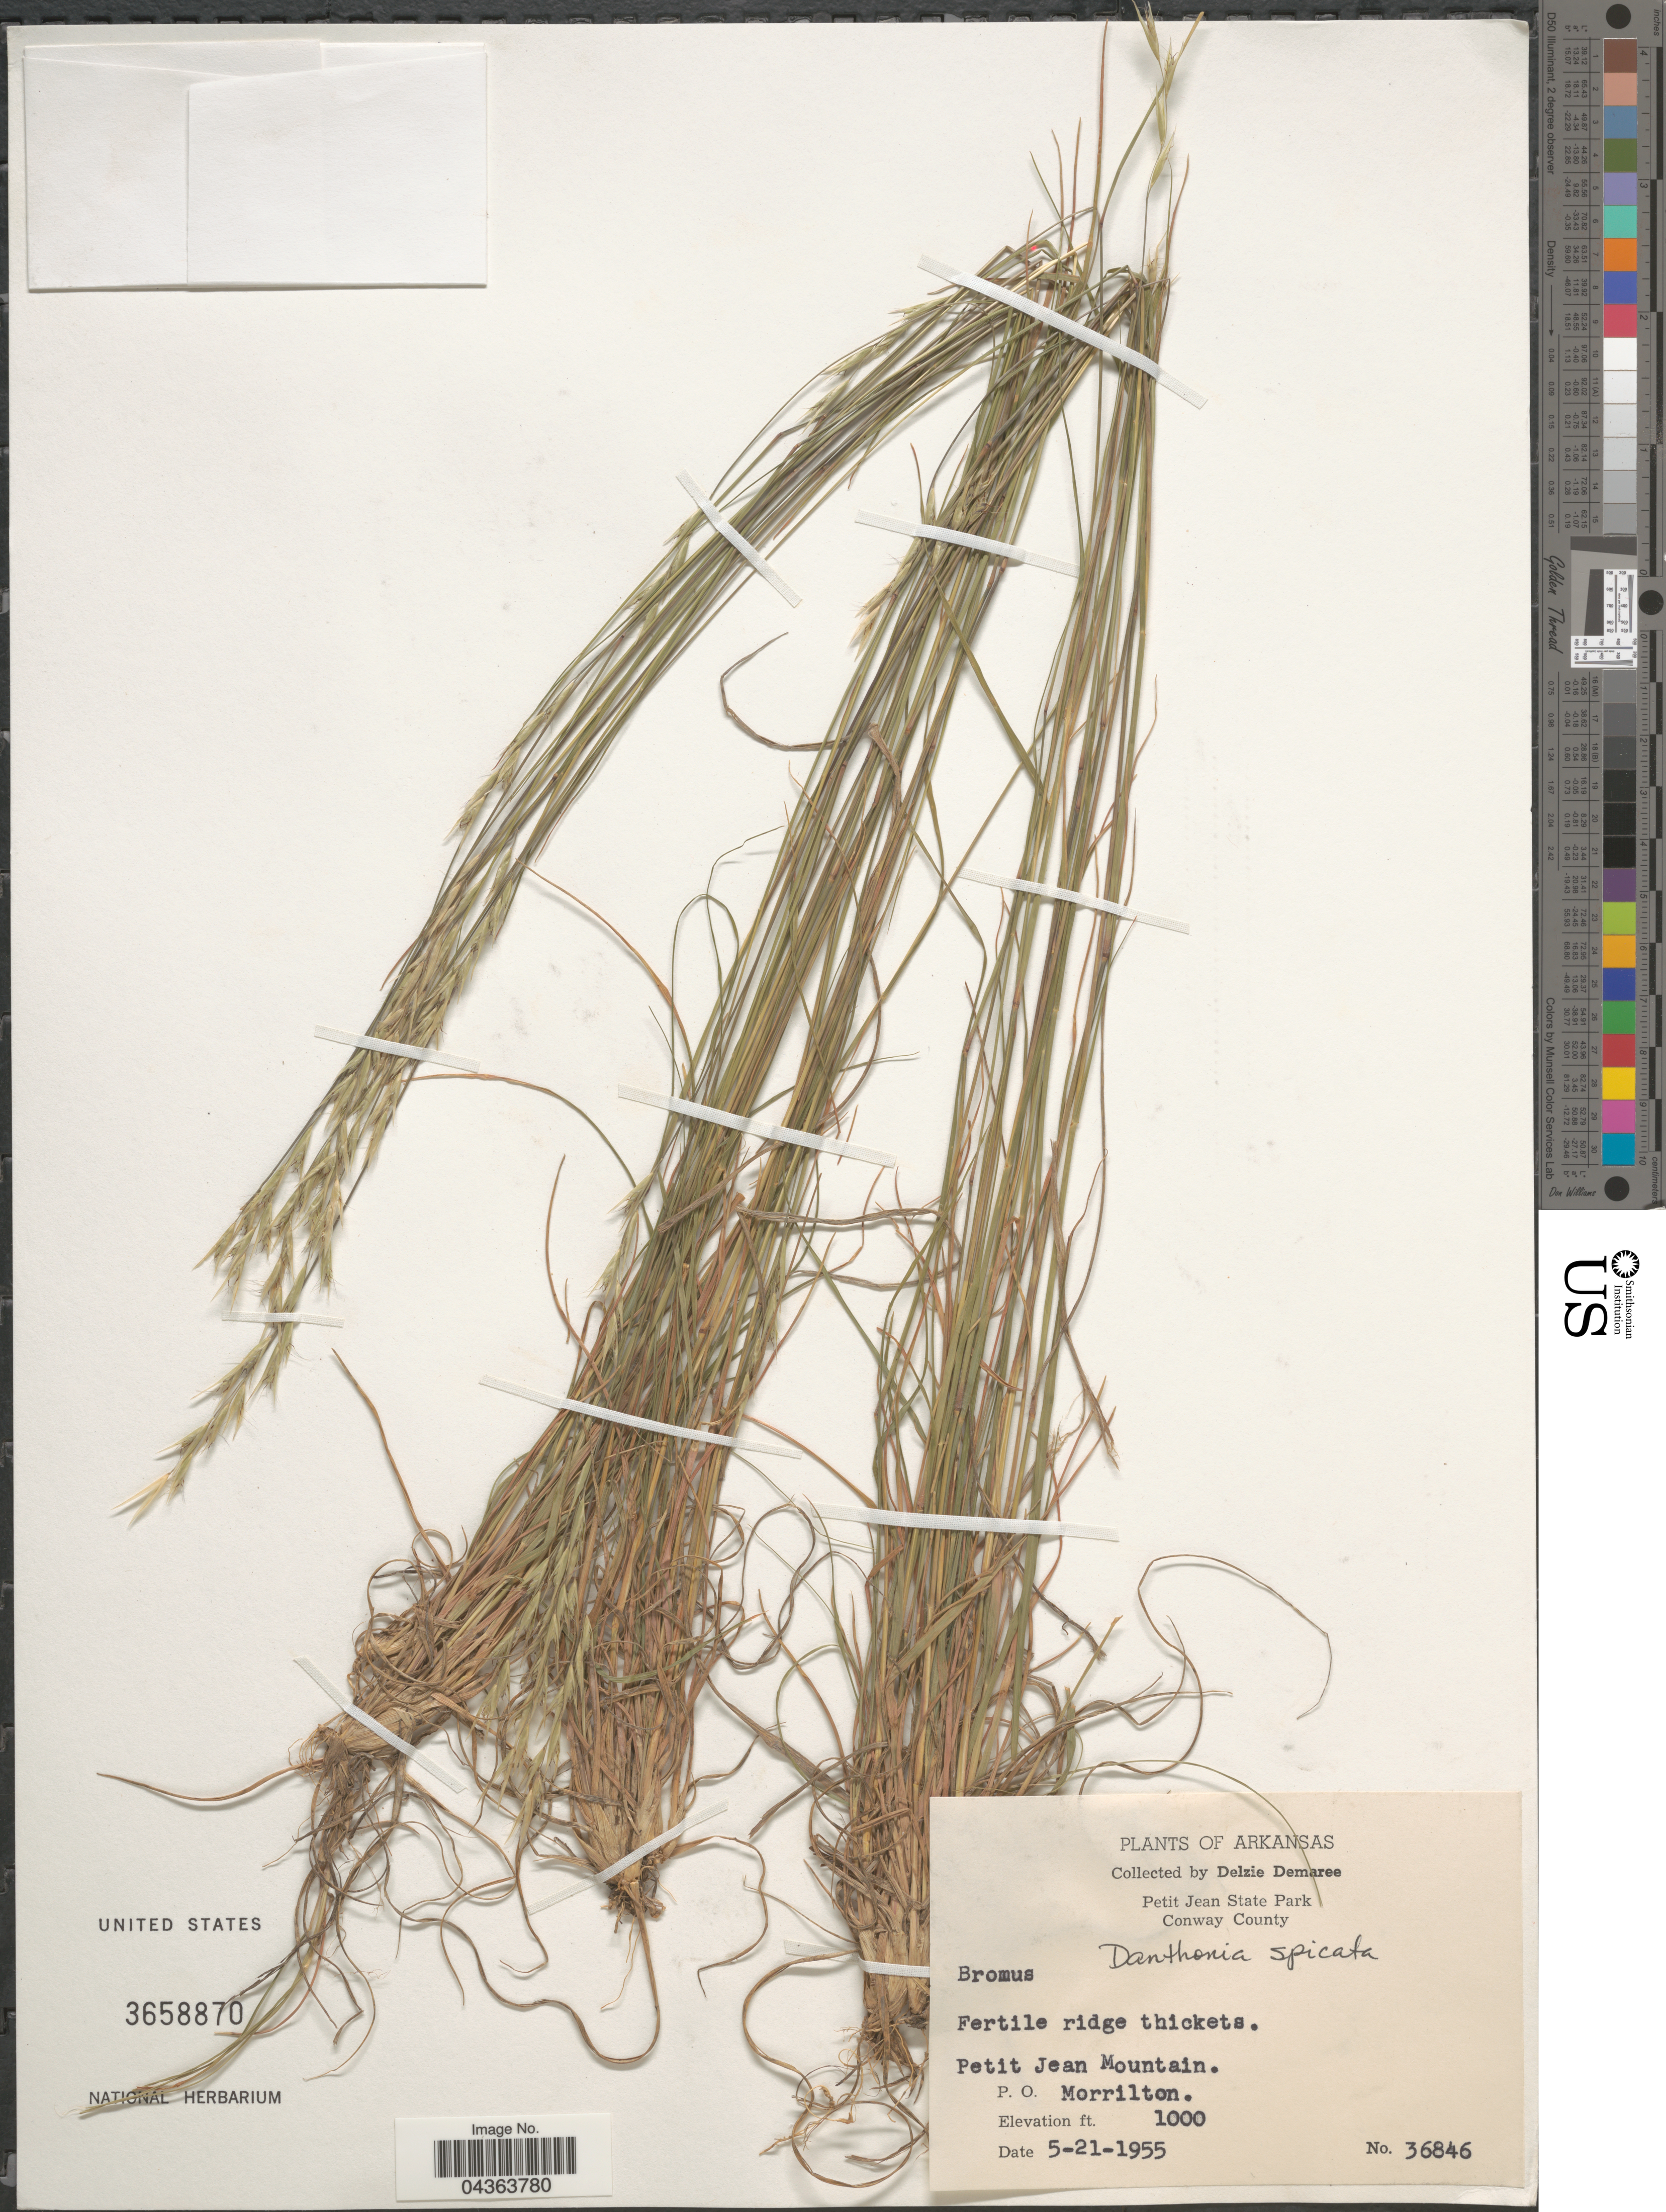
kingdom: Plantae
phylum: Tracheophyta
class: Liliopsida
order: Poales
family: Poaceae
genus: Danthonia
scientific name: Danthonia spicata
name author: (L.) P. Beauv. ex Roem. & Schult.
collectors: D. Demaree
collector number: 36846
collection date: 1955-05-21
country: United States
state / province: Arkansas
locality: Petit Jean State Park. Conway County. Petit Jean Mountain. P. O. Morrilton.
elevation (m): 305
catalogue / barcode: US 3658870